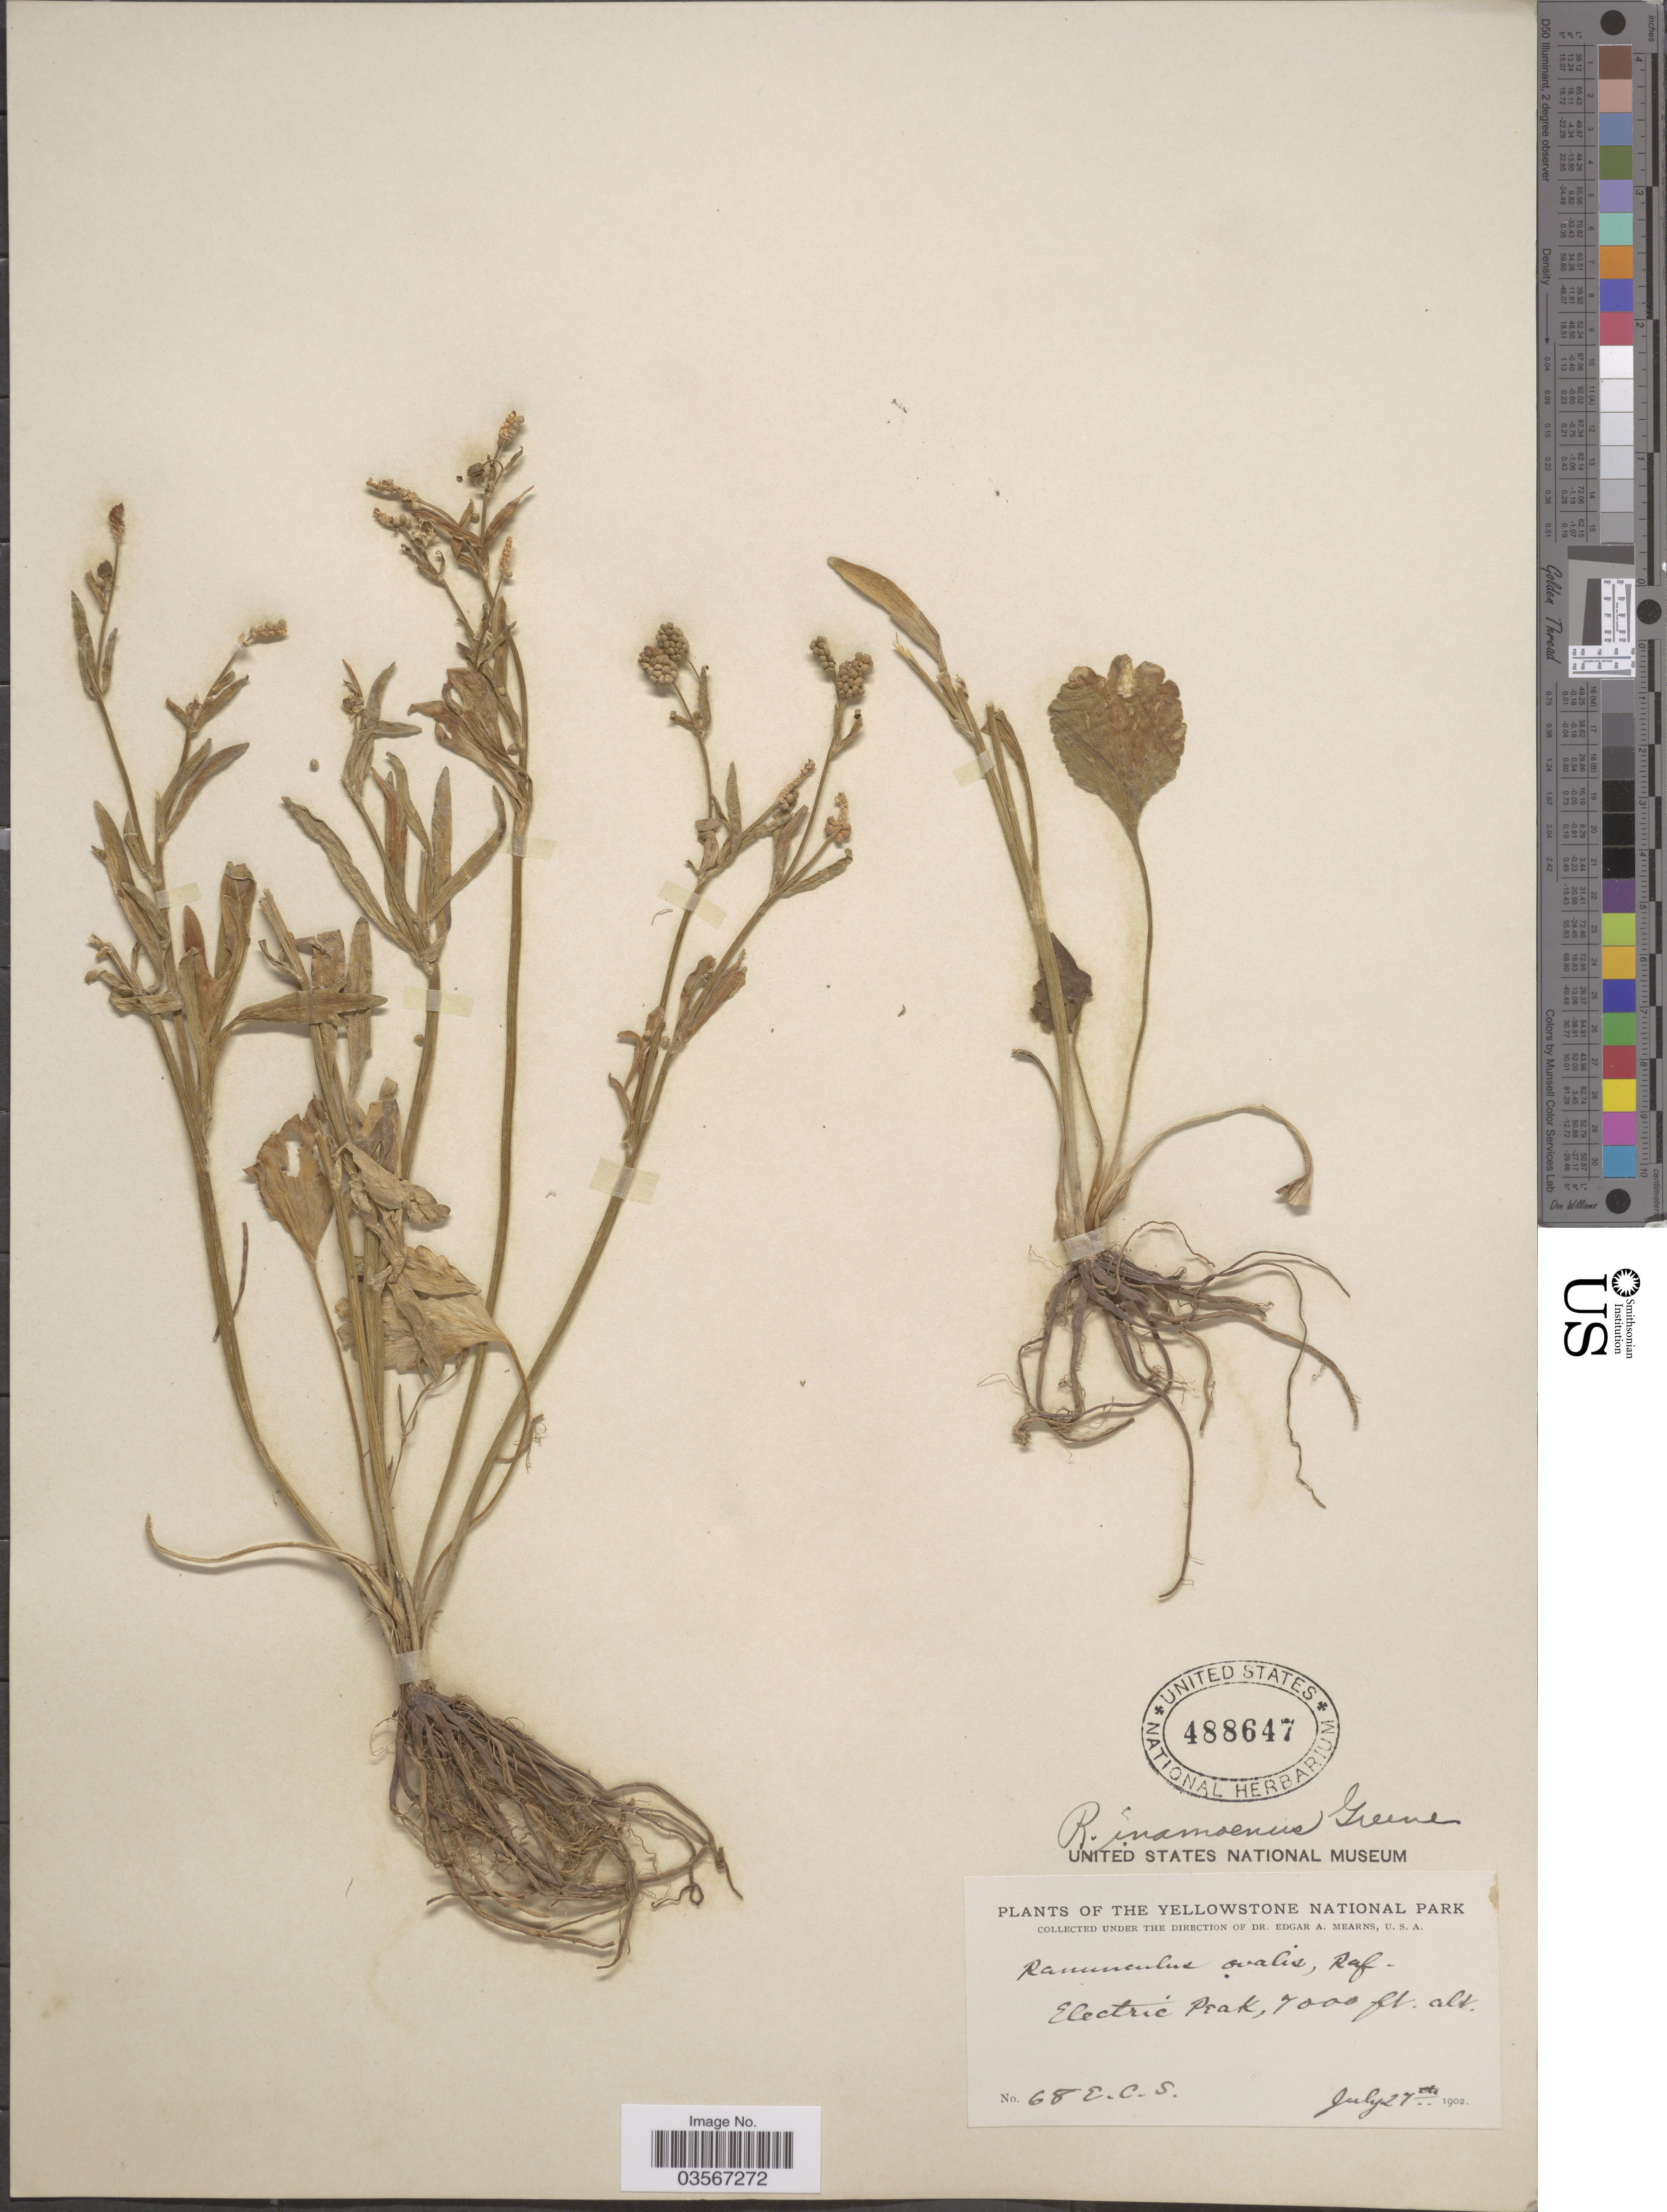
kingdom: Plantae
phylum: Tracheophyta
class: Magnoliopsida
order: Ranunculales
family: Ranunculaceae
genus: Ranunculus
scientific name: Ranunculus inamoenus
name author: Greene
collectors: E. C. Smith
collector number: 68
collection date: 1902-07-27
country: United States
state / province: Montana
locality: The Yellowstone National Park. Electric Peak.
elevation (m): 2134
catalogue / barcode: US 488647